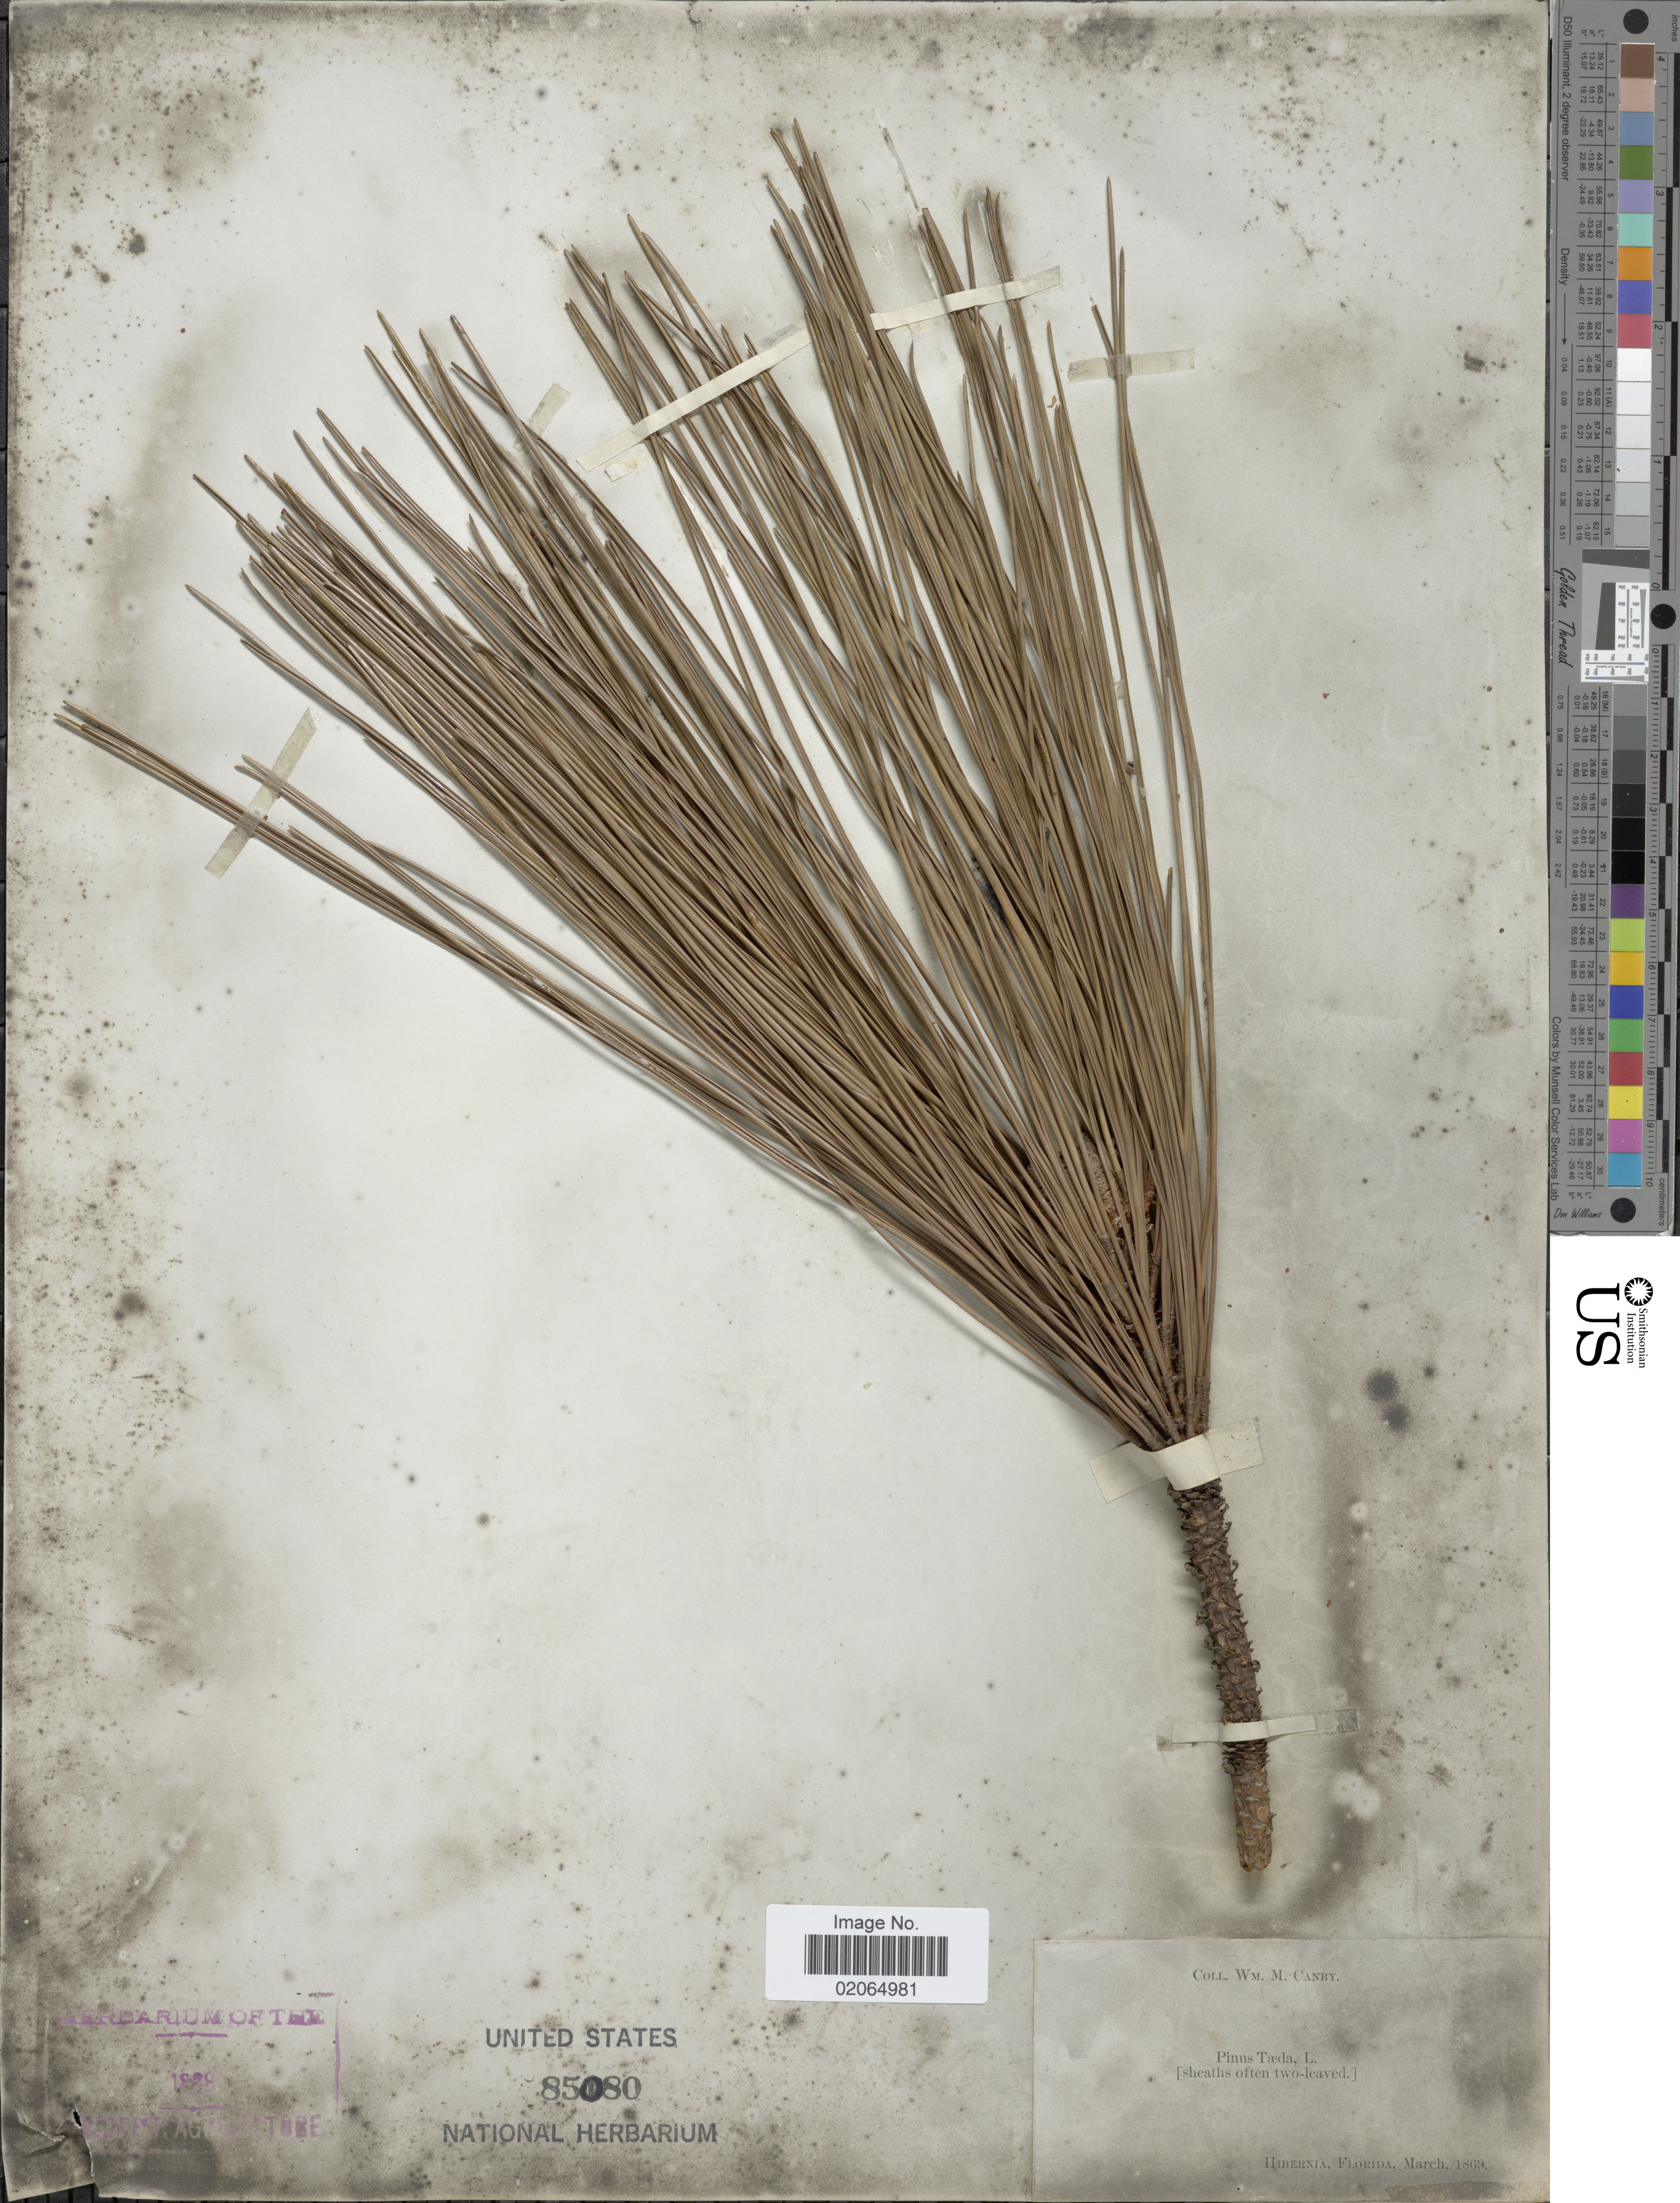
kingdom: Plantae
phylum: Tracheophyta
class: Pinopsida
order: Pinales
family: Pinaceae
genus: Pinus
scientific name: Pinus taeda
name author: L.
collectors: W. M. Canby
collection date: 1969-03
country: United States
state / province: Florida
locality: Hibernia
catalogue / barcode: US 85080